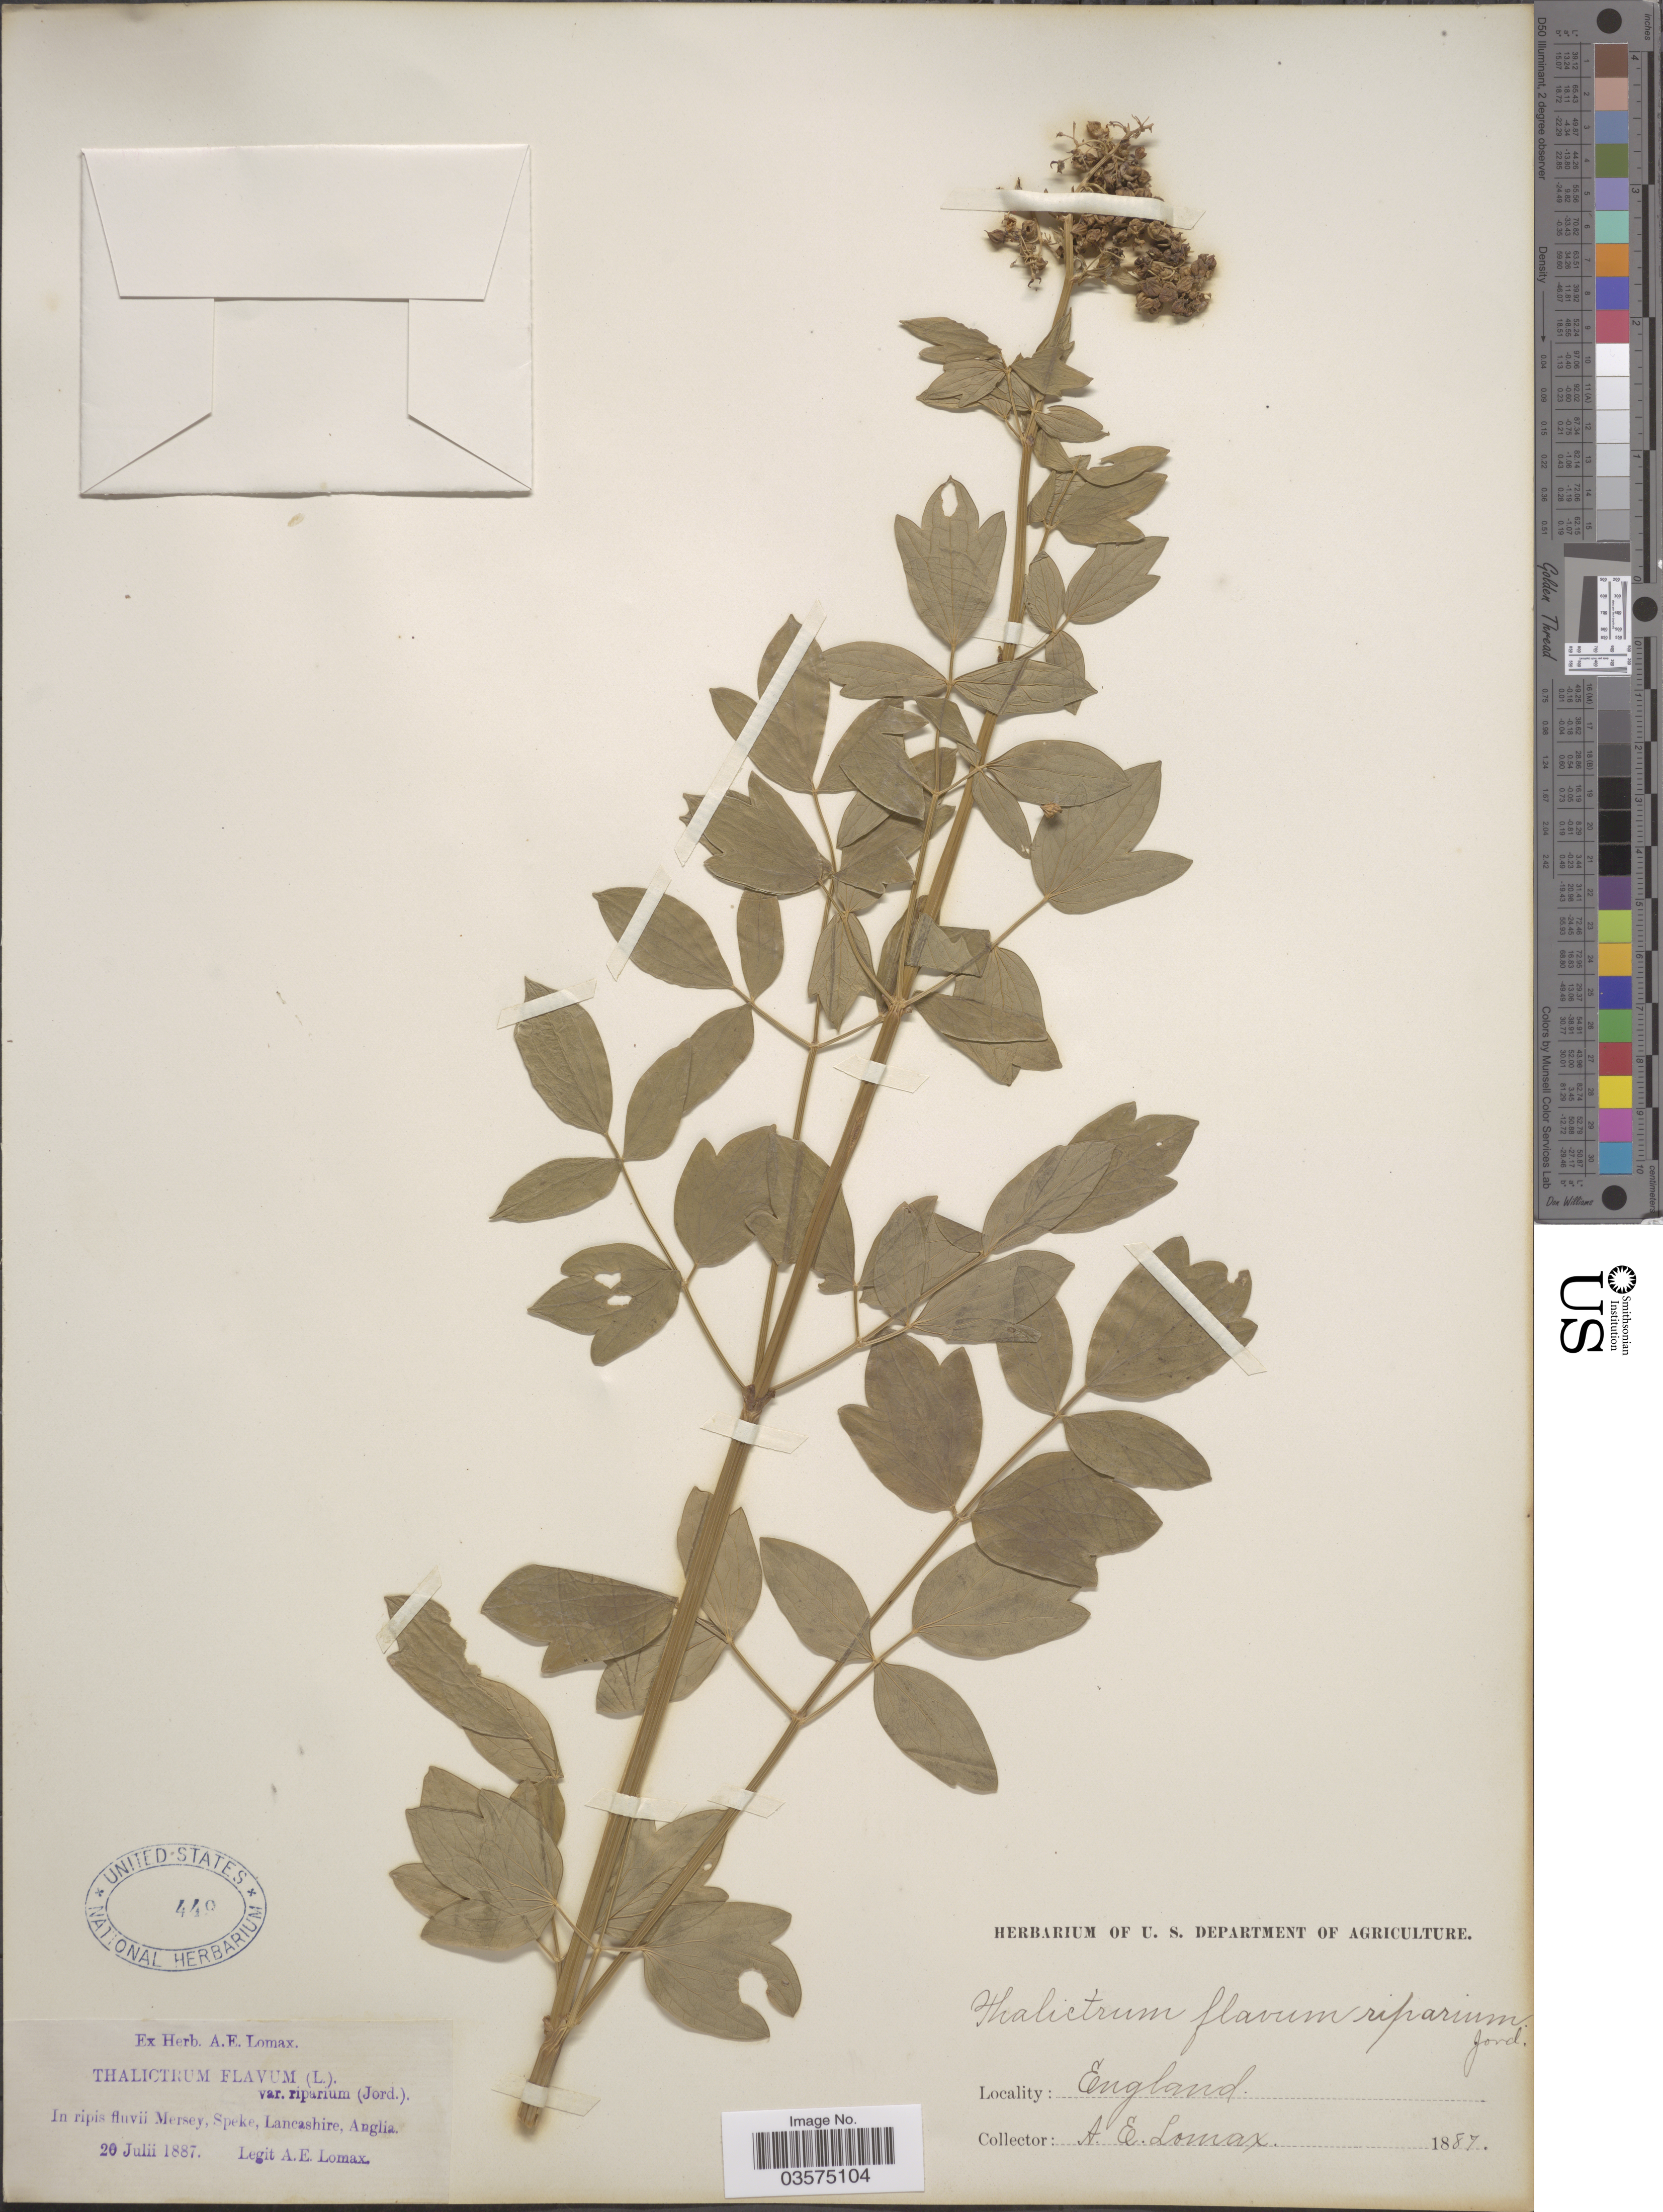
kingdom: Plantae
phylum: Tracheophyta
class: Magnoliopsida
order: Ranunculales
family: Ranunculaceae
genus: Thalictrum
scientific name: Thalictrum flavum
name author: L.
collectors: A. Lomax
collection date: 1887-07-20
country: United Kingdom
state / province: England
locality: In ripis fluvii Mersey, Speke, Lancashire, Anglia.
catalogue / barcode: US 449